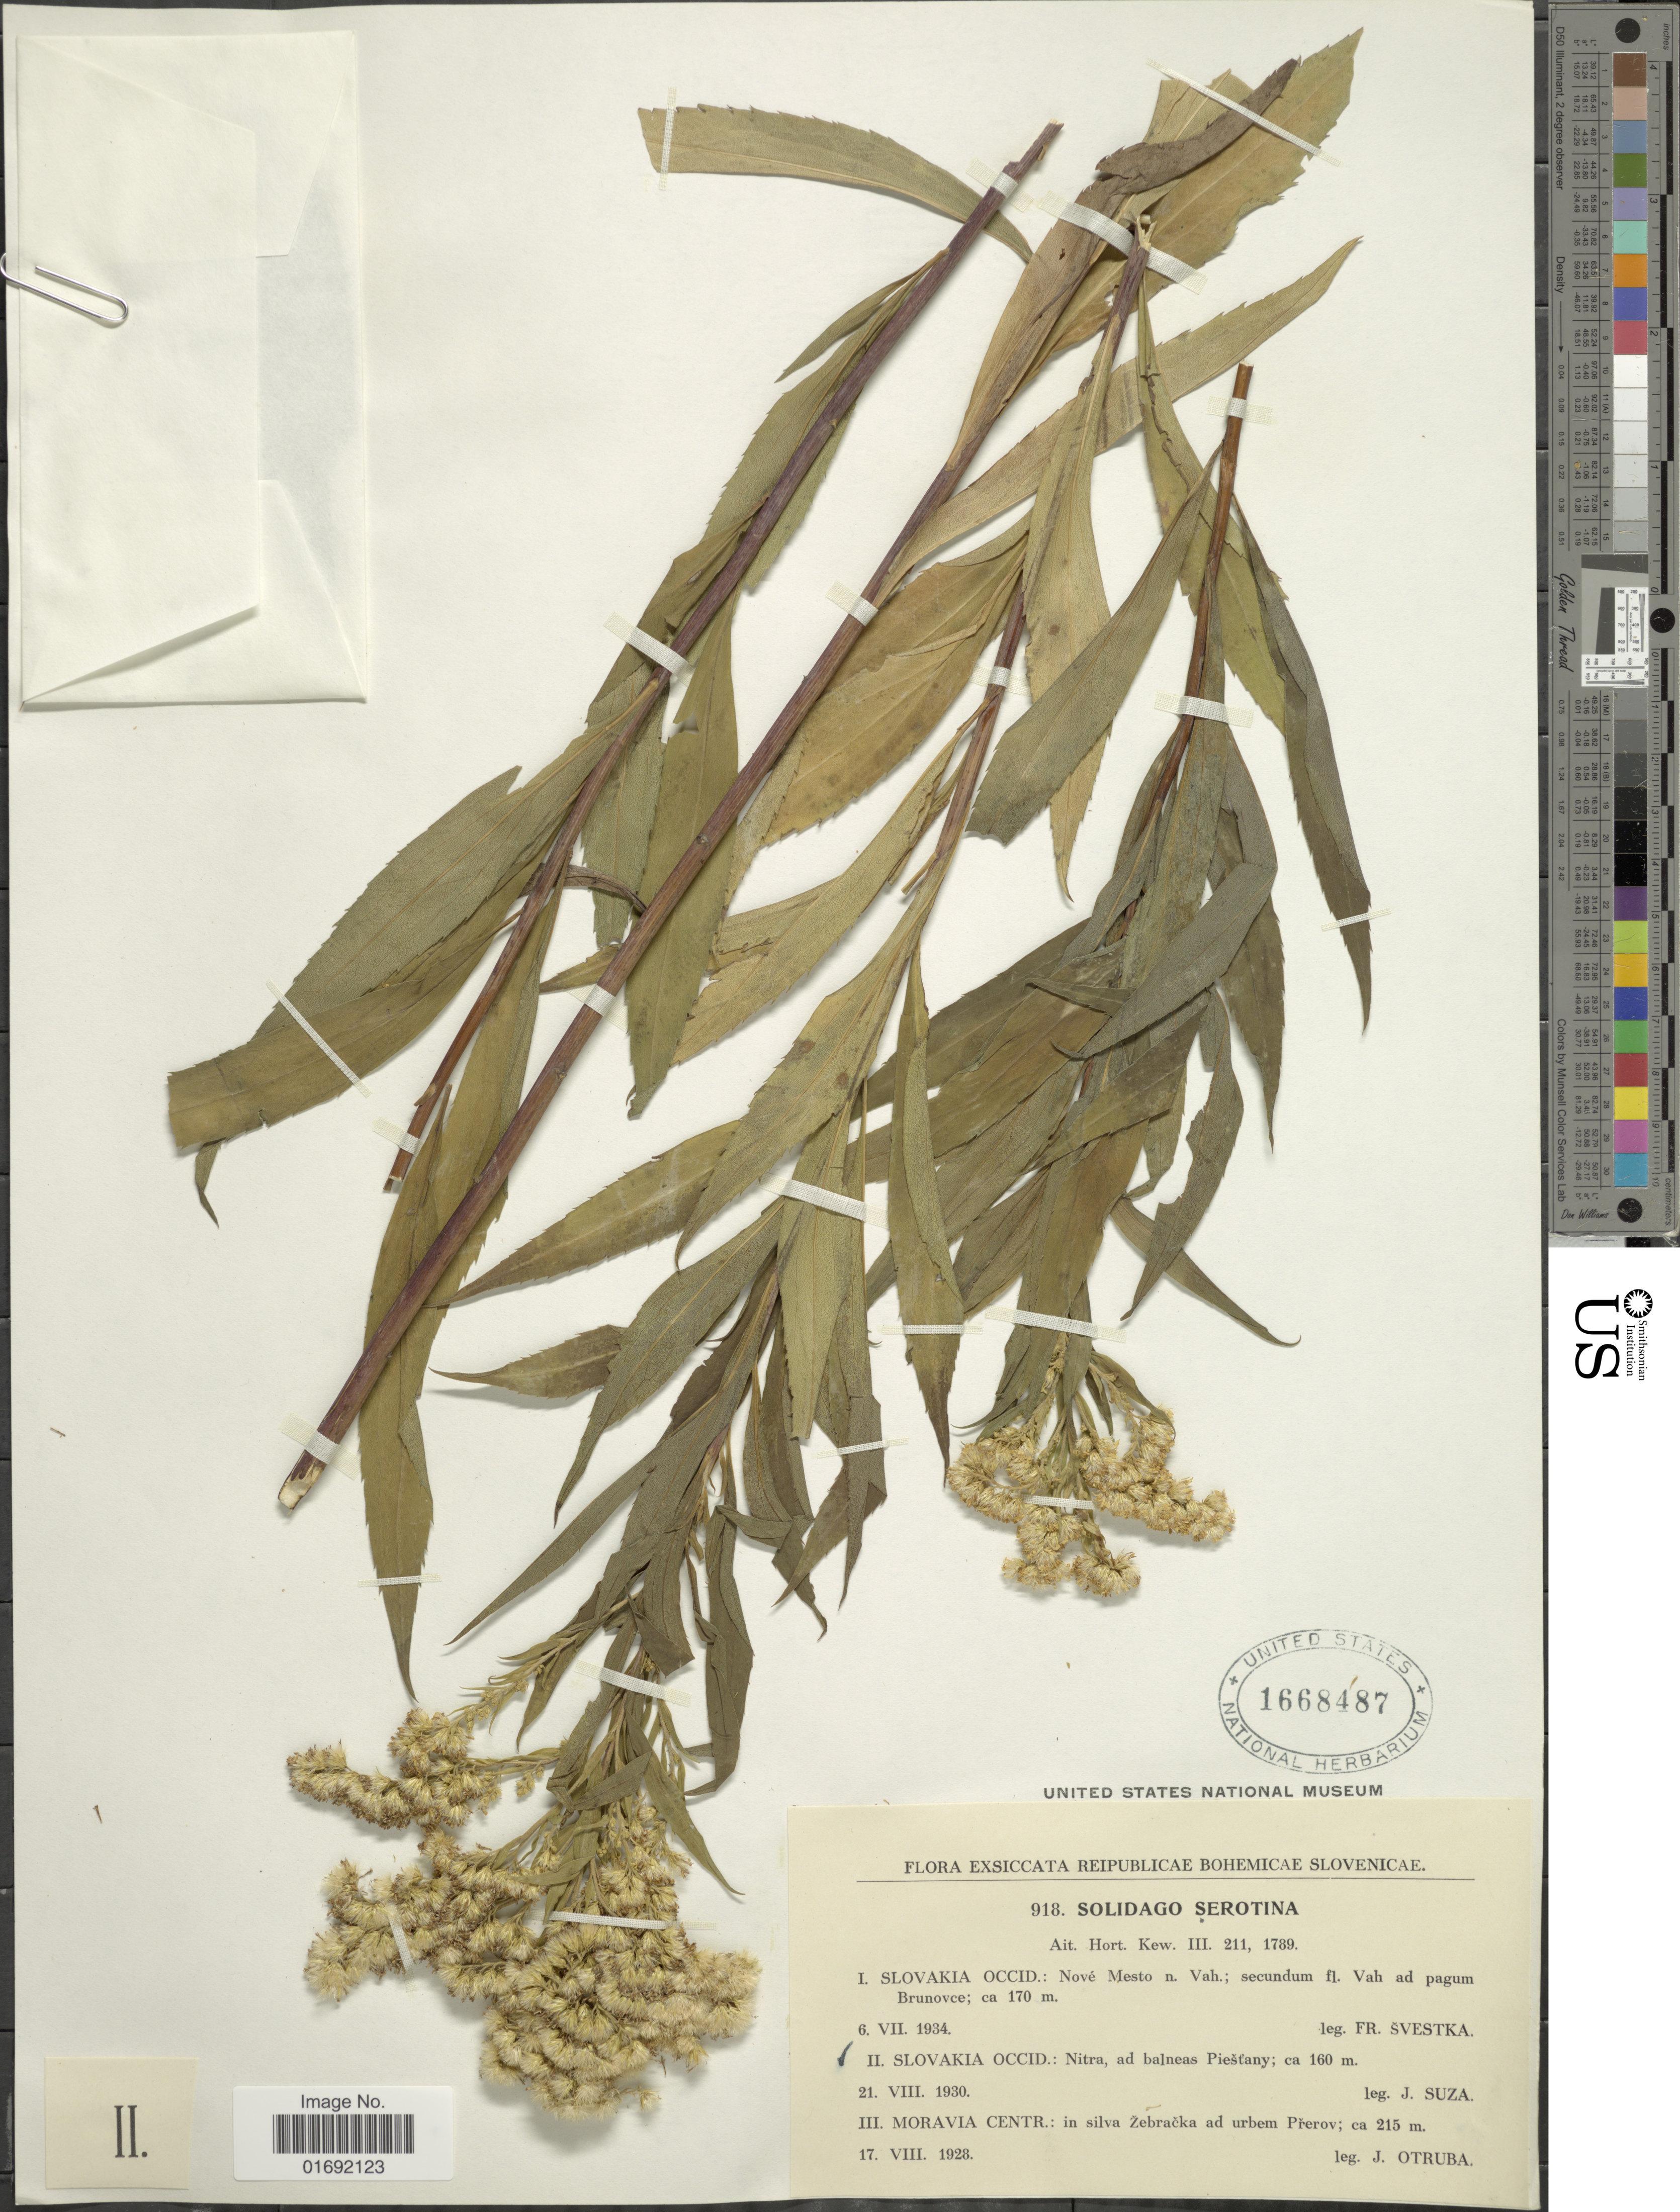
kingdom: Plantae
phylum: Tracheophyta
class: Magnoliopsida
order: Asterales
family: Asteraceae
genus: Solidago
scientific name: Solidago gigantea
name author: Aiton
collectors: J. Suza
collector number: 918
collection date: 1930-08-21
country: Slovakia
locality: Slovakia Occid., Nitra, ad balneas Piestany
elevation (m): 160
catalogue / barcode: US 1668487